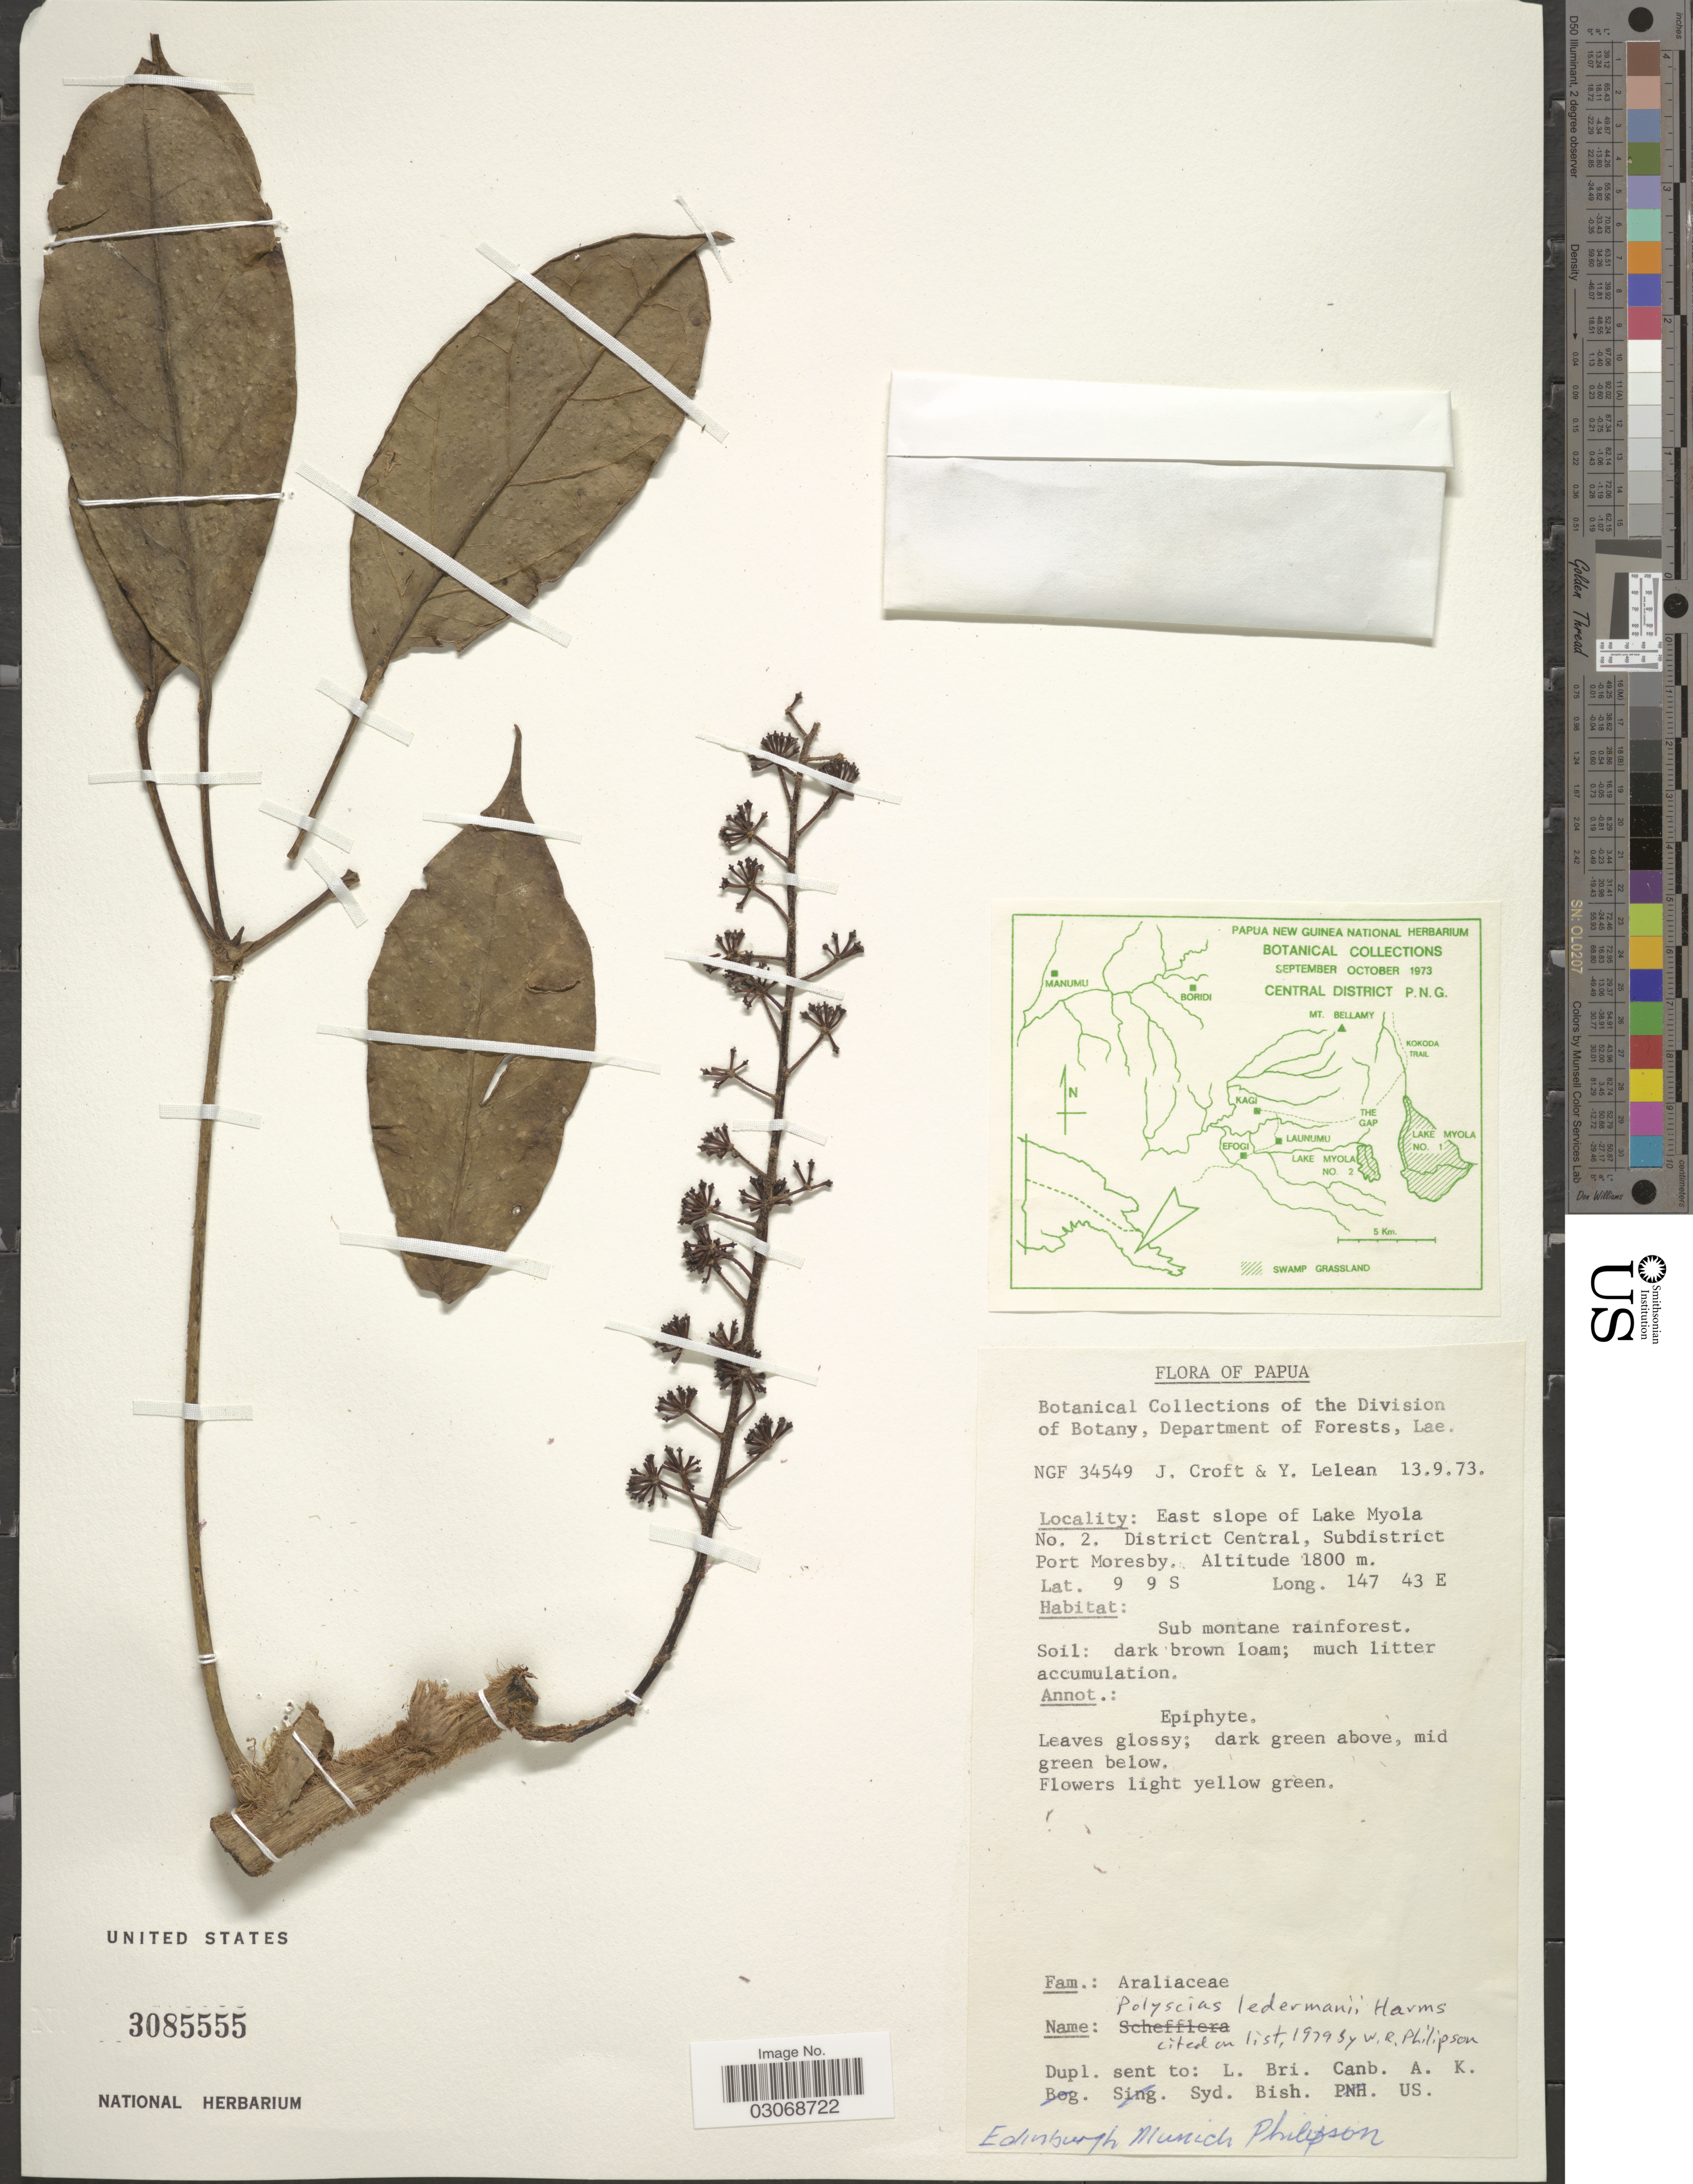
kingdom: Plantae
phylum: Tracheophyta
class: Magnoliopsida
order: Apiales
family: Araliaceae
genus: Polyscias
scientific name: Polyscias ledermannii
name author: Harms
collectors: J. Croft & Y. Lelean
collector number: NGF34549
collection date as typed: Transcribed d/m/y: 13/9/73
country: Papua New Guinea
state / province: Central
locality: Papua, East slope of Lake Myola No. 2. District Central, Subdistrict Port Moresby.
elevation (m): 1800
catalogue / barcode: US 3085555